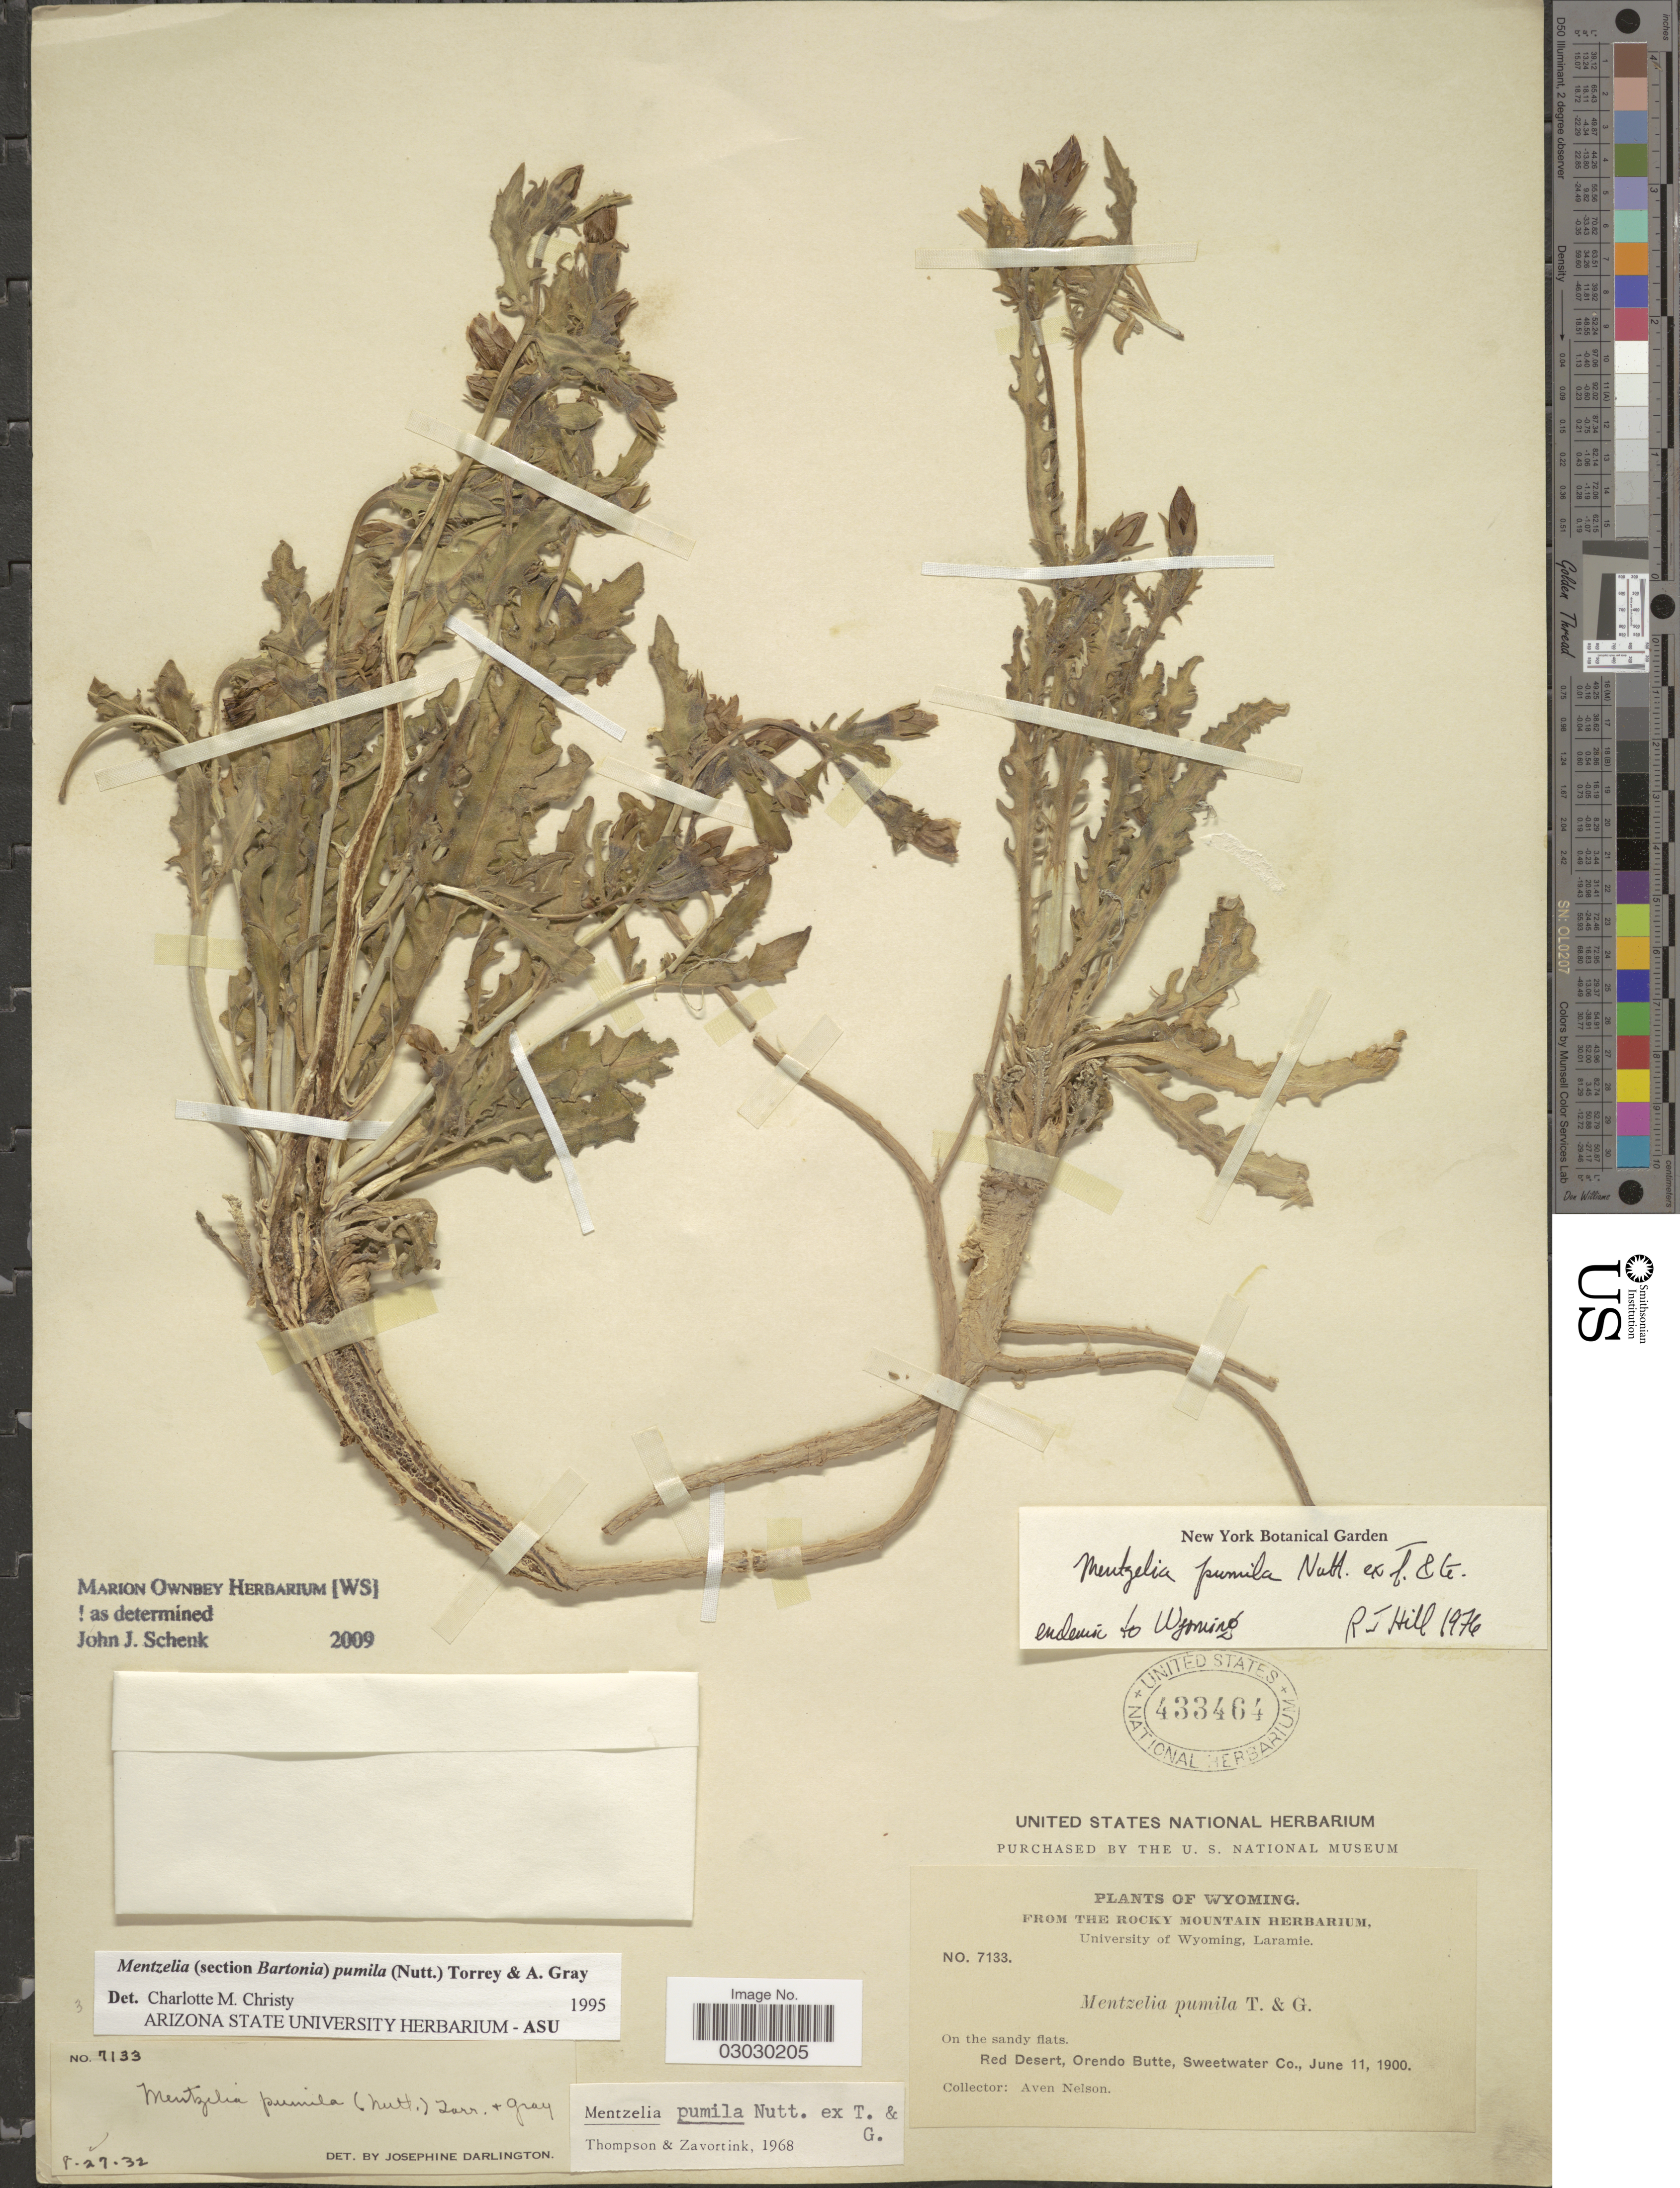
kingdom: Plantae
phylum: Tracheophyta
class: Magnoliopsida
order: Cornales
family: Loasaceae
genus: Mentzelia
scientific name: Mentzelia pumila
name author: Torr. & A. Gray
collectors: A. Nelson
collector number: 7133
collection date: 1900-06-11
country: United States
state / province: Wyoming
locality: Red Desert, Orendo Butte, Sweetwater Co.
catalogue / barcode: US 433464